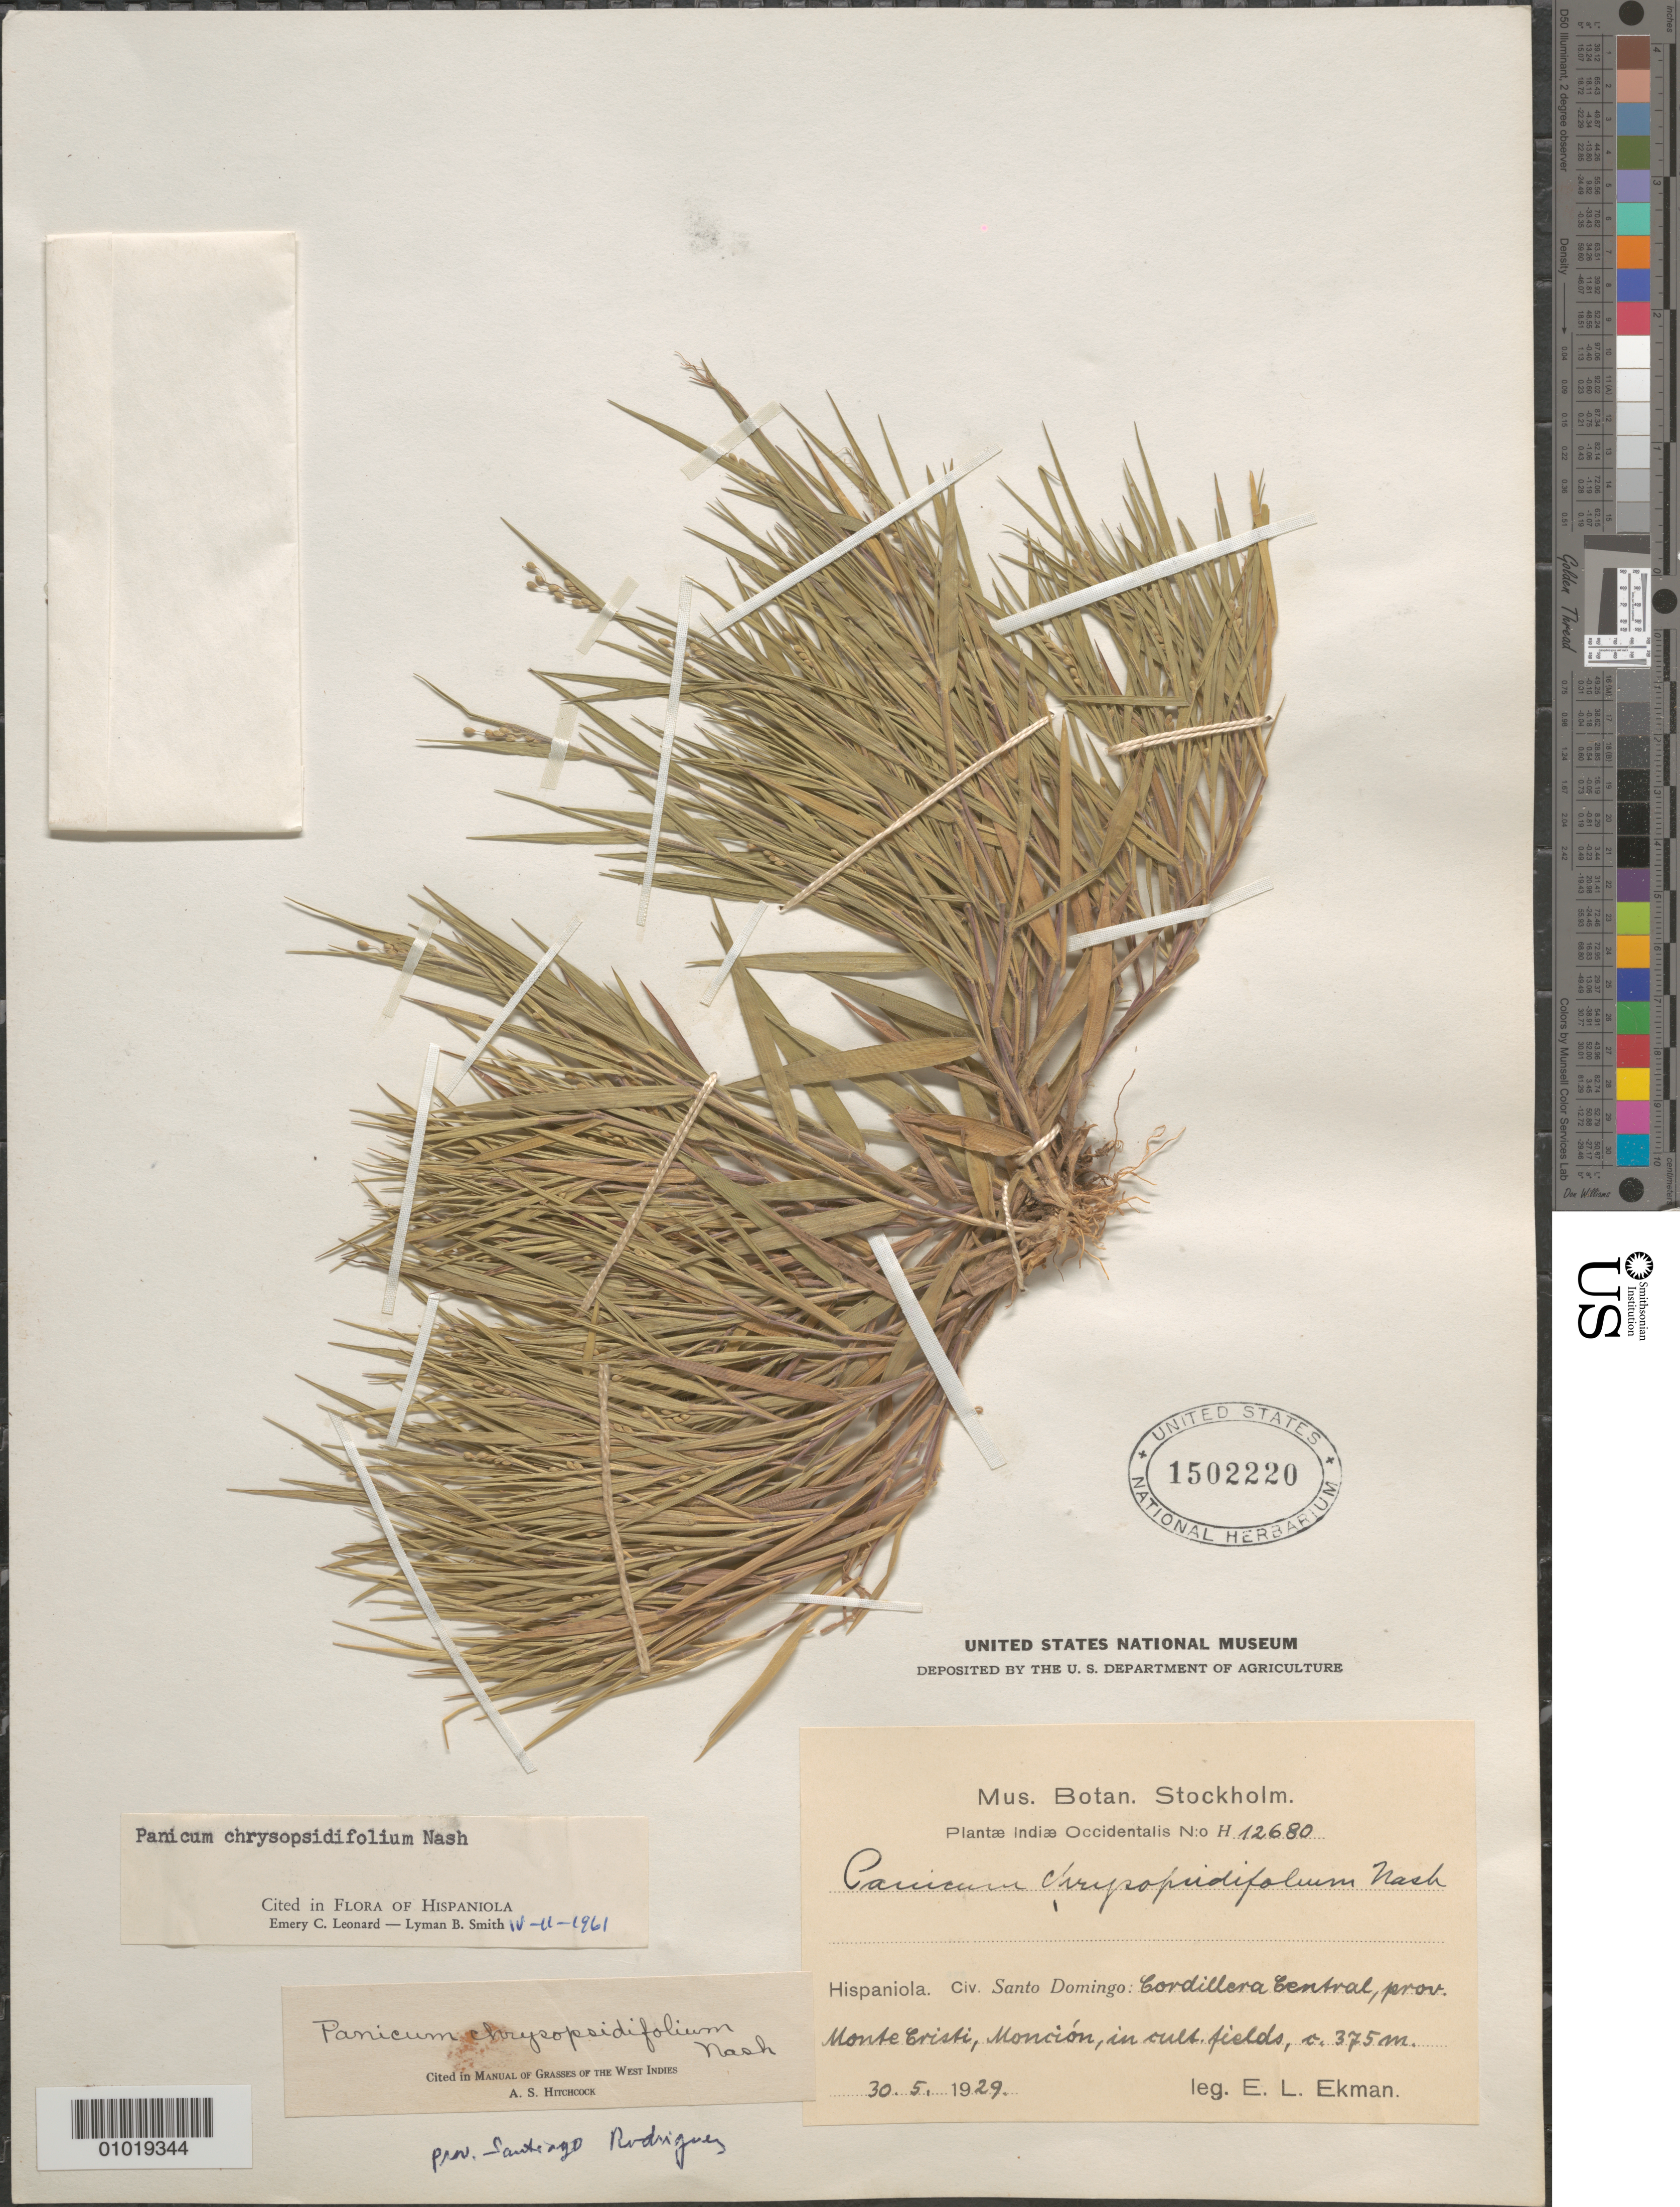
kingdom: Plantae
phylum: Tracheophyta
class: Liliopsida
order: Poales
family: Poaceae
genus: Panicum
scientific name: Panicum chrysopsidifolium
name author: Nash ex Small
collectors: E. L. Ekman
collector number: H 12680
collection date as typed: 30 May 1929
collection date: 1929-05-30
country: Dominican Republic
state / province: Monte Cristi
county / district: Monción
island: Hispaniola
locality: Cordillera central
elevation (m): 375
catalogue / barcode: US 1502220